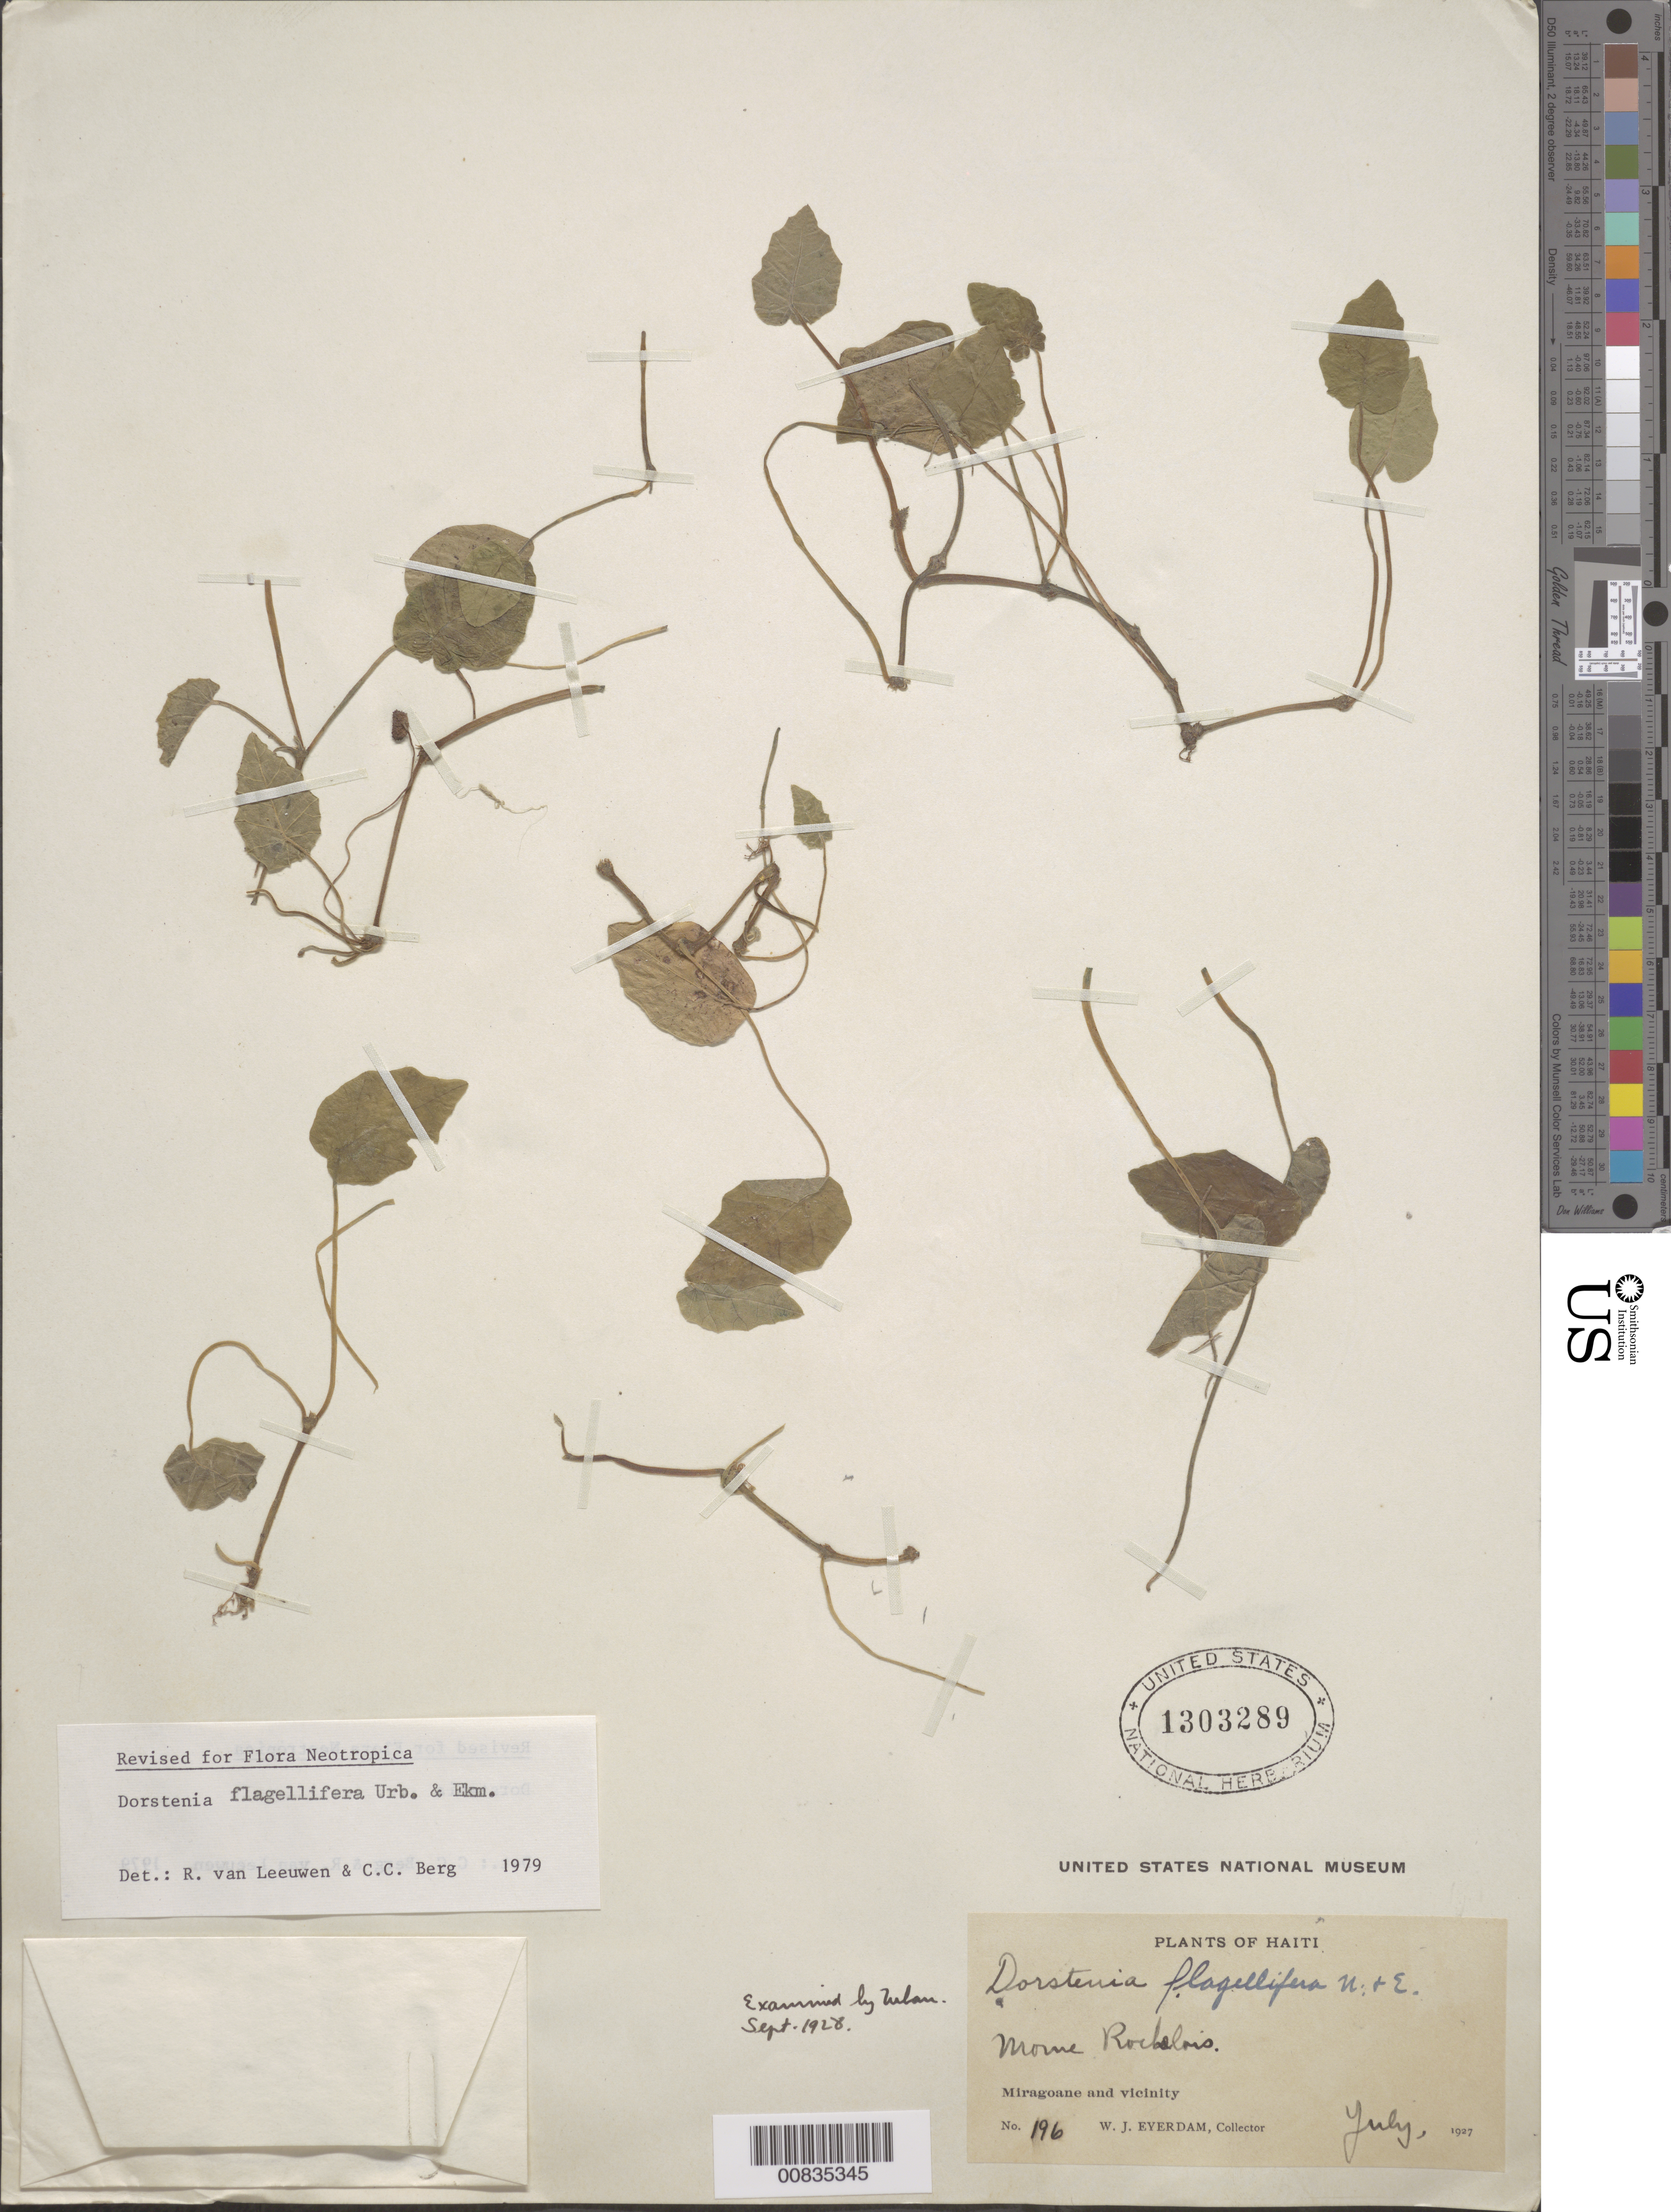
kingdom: Plantae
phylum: Tracheophyta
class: Magnoliopsida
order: Rosales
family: Moraceae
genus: Dorstenia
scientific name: Dorstenia flagellifera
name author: Urb. & Ekman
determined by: Berg, C. C.; Leeuwen, R. van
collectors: W. J. Eyerdam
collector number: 196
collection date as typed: Jul 1927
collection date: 1927-07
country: Haiti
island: Hispaniola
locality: Morne Rochelois. Miragoane and vicinity.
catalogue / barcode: US 1303289